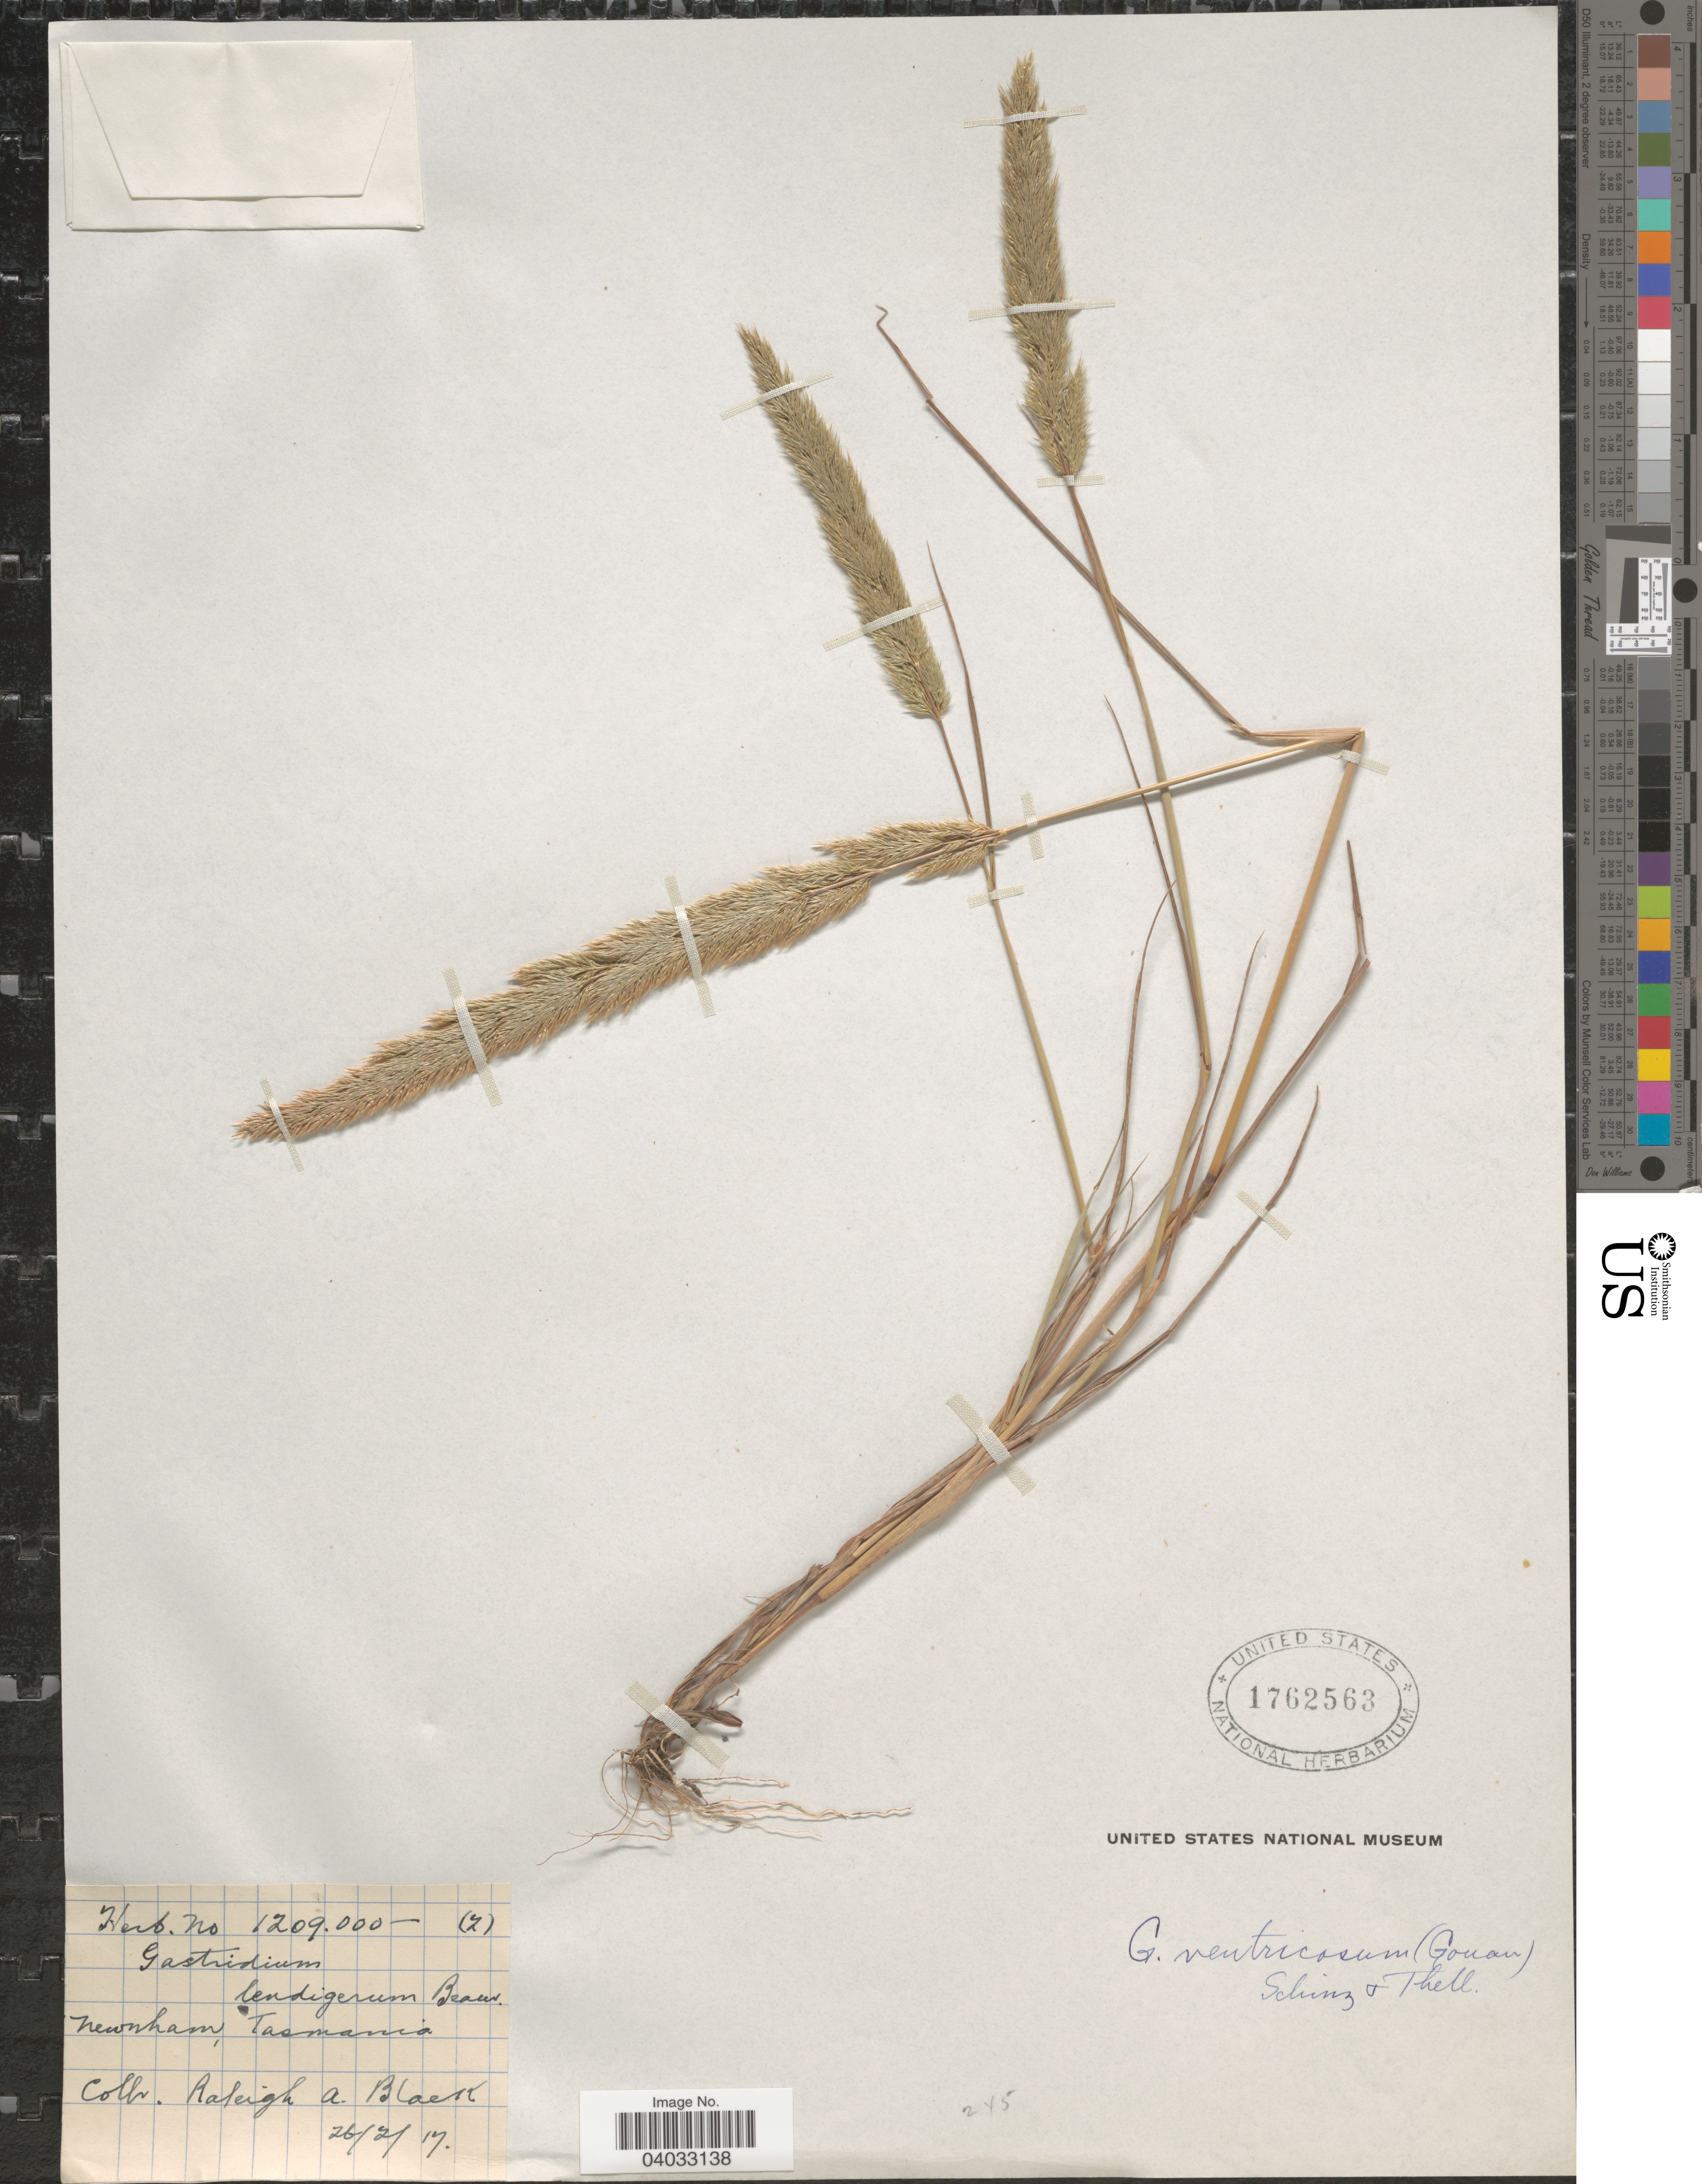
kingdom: Plantae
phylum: Tracheophyta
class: Liliopsida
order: Poales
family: Poaceae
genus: Gastridium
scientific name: Gastridium ventricosum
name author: (Gouan) Schinz & Thell.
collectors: R. A. Black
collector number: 1209000(2)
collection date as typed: Transcribed d/m/y: 26/2/17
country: Australia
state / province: Tasmania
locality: Newnham.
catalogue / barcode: US 1762563